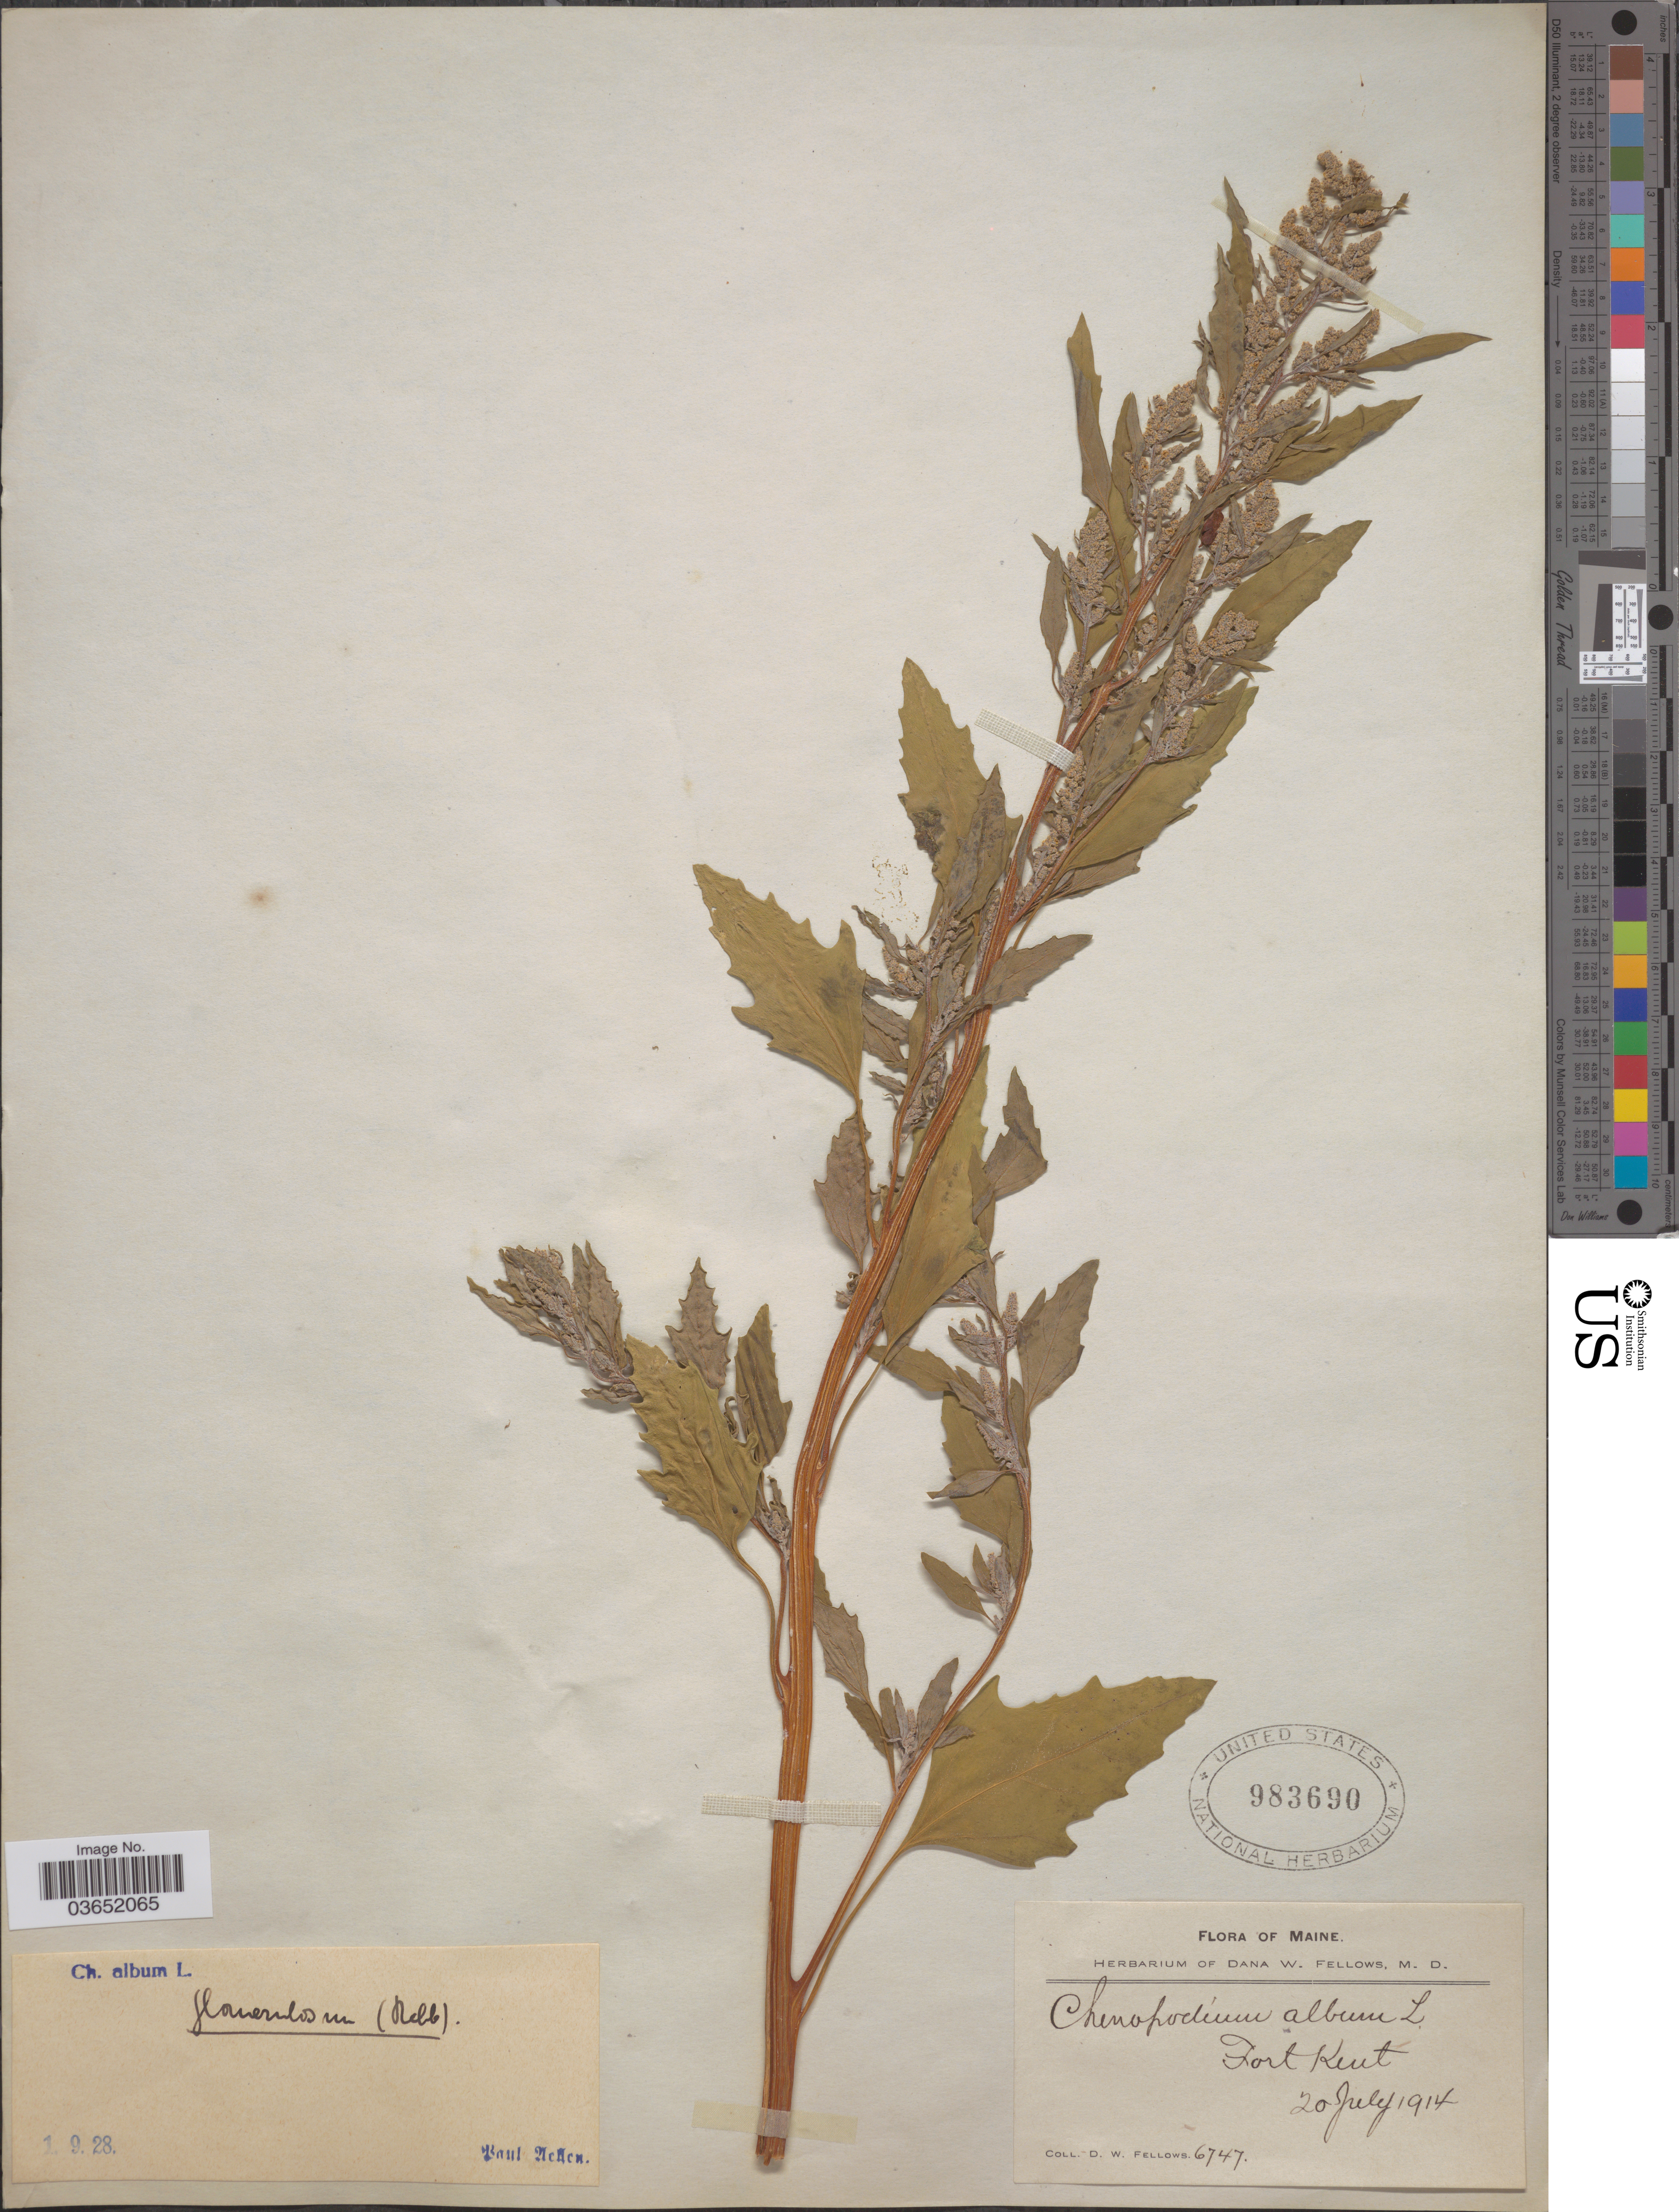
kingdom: Plantae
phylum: Tracheophyta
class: Magnoliopsida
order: Caryophyllales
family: Amaranthaceae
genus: Chenopodium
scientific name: Chenopodium album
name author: L.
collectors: D. W. Fellows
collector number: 6747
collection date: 1914-07-20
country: United States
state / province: Maine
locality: Fort Kent.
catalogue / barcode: US 983690